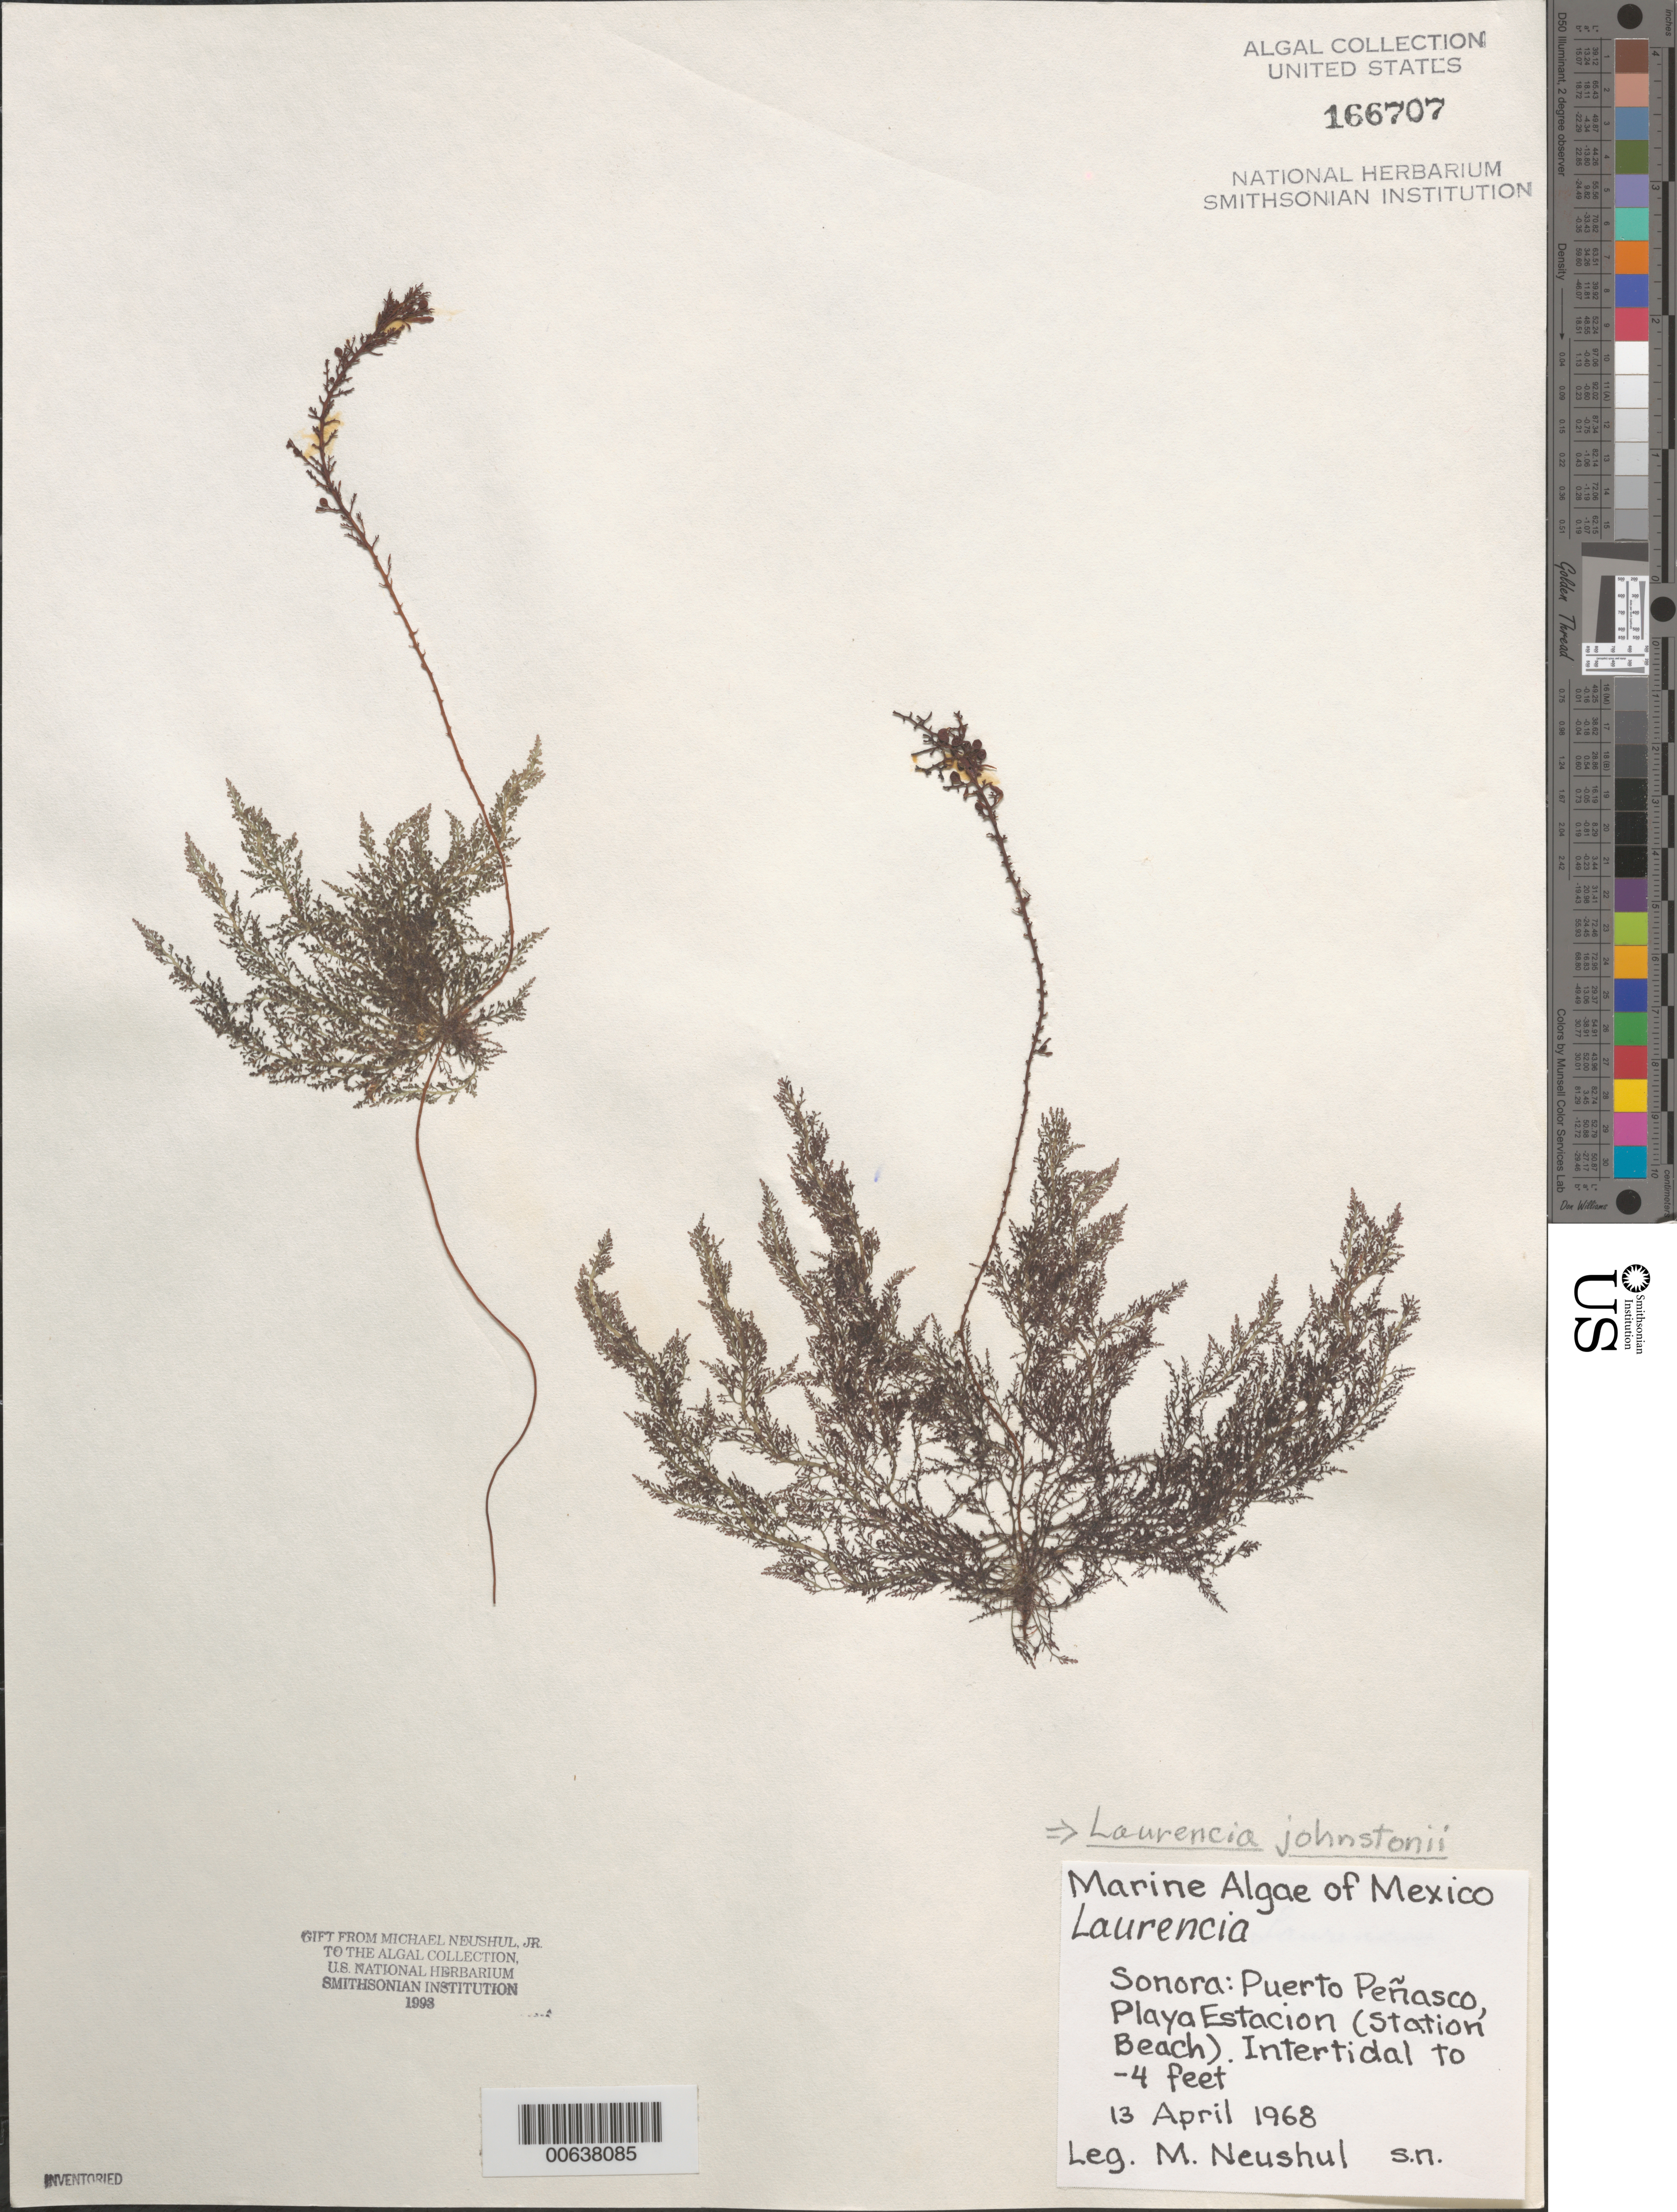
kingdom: Plantae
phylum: Rhodophyta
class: Florideophyceae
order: Ceramiales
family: Rhodomelaceae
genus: Laurencia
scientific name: Laurencia johnstonii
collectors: M. Neushul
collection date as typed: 13 Apr 1968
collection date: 1968-04-13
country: Mexico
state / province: Sonora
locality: Puerto Penasco, Playa Estacion (Station Beach)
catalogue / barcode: US 166707